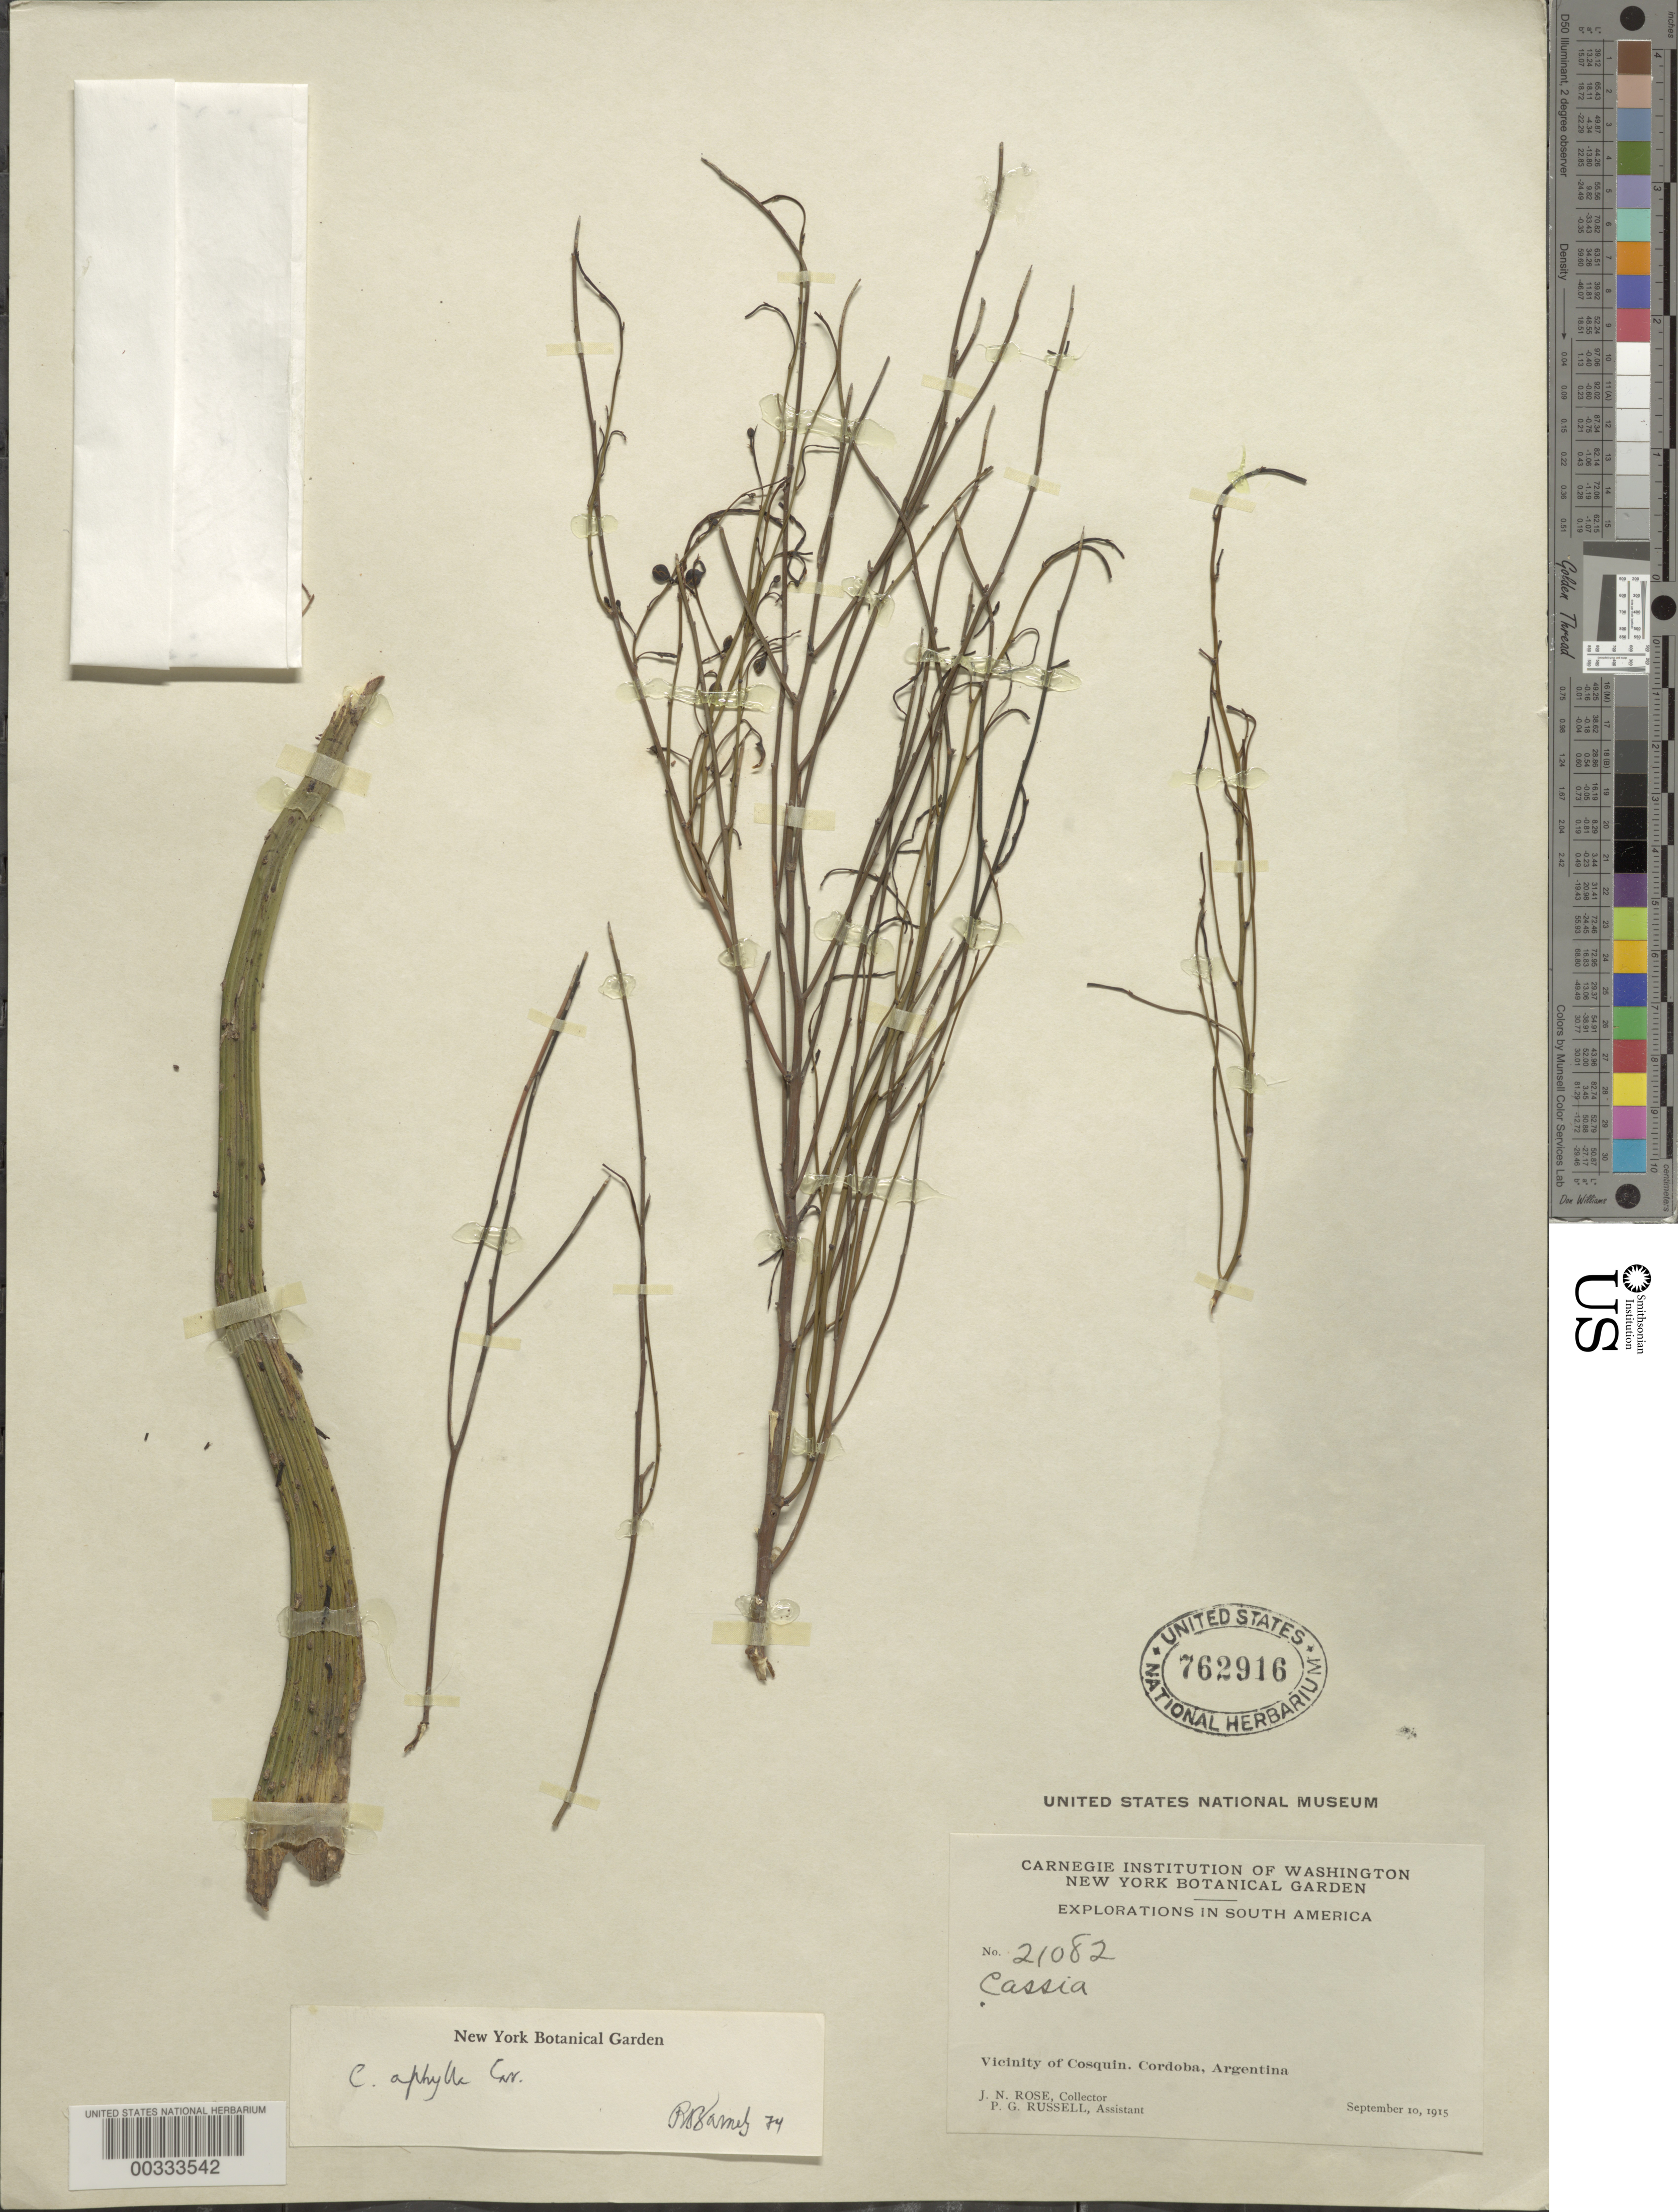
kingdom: Plantae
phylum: Tracheophyta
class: Magnoliopsida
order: Fabales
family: Fabaceae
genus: Senna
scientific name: Senna aphylla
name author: (Cav.) H.S. Irwin & Barneby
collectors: J. N. Rose & P. G. Russell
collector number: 21082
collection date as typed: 10 Sep 1915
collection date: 1915-09-10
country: Argentina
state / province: Córdoba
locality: Vicinity of Cosquin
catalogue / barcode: US 762916